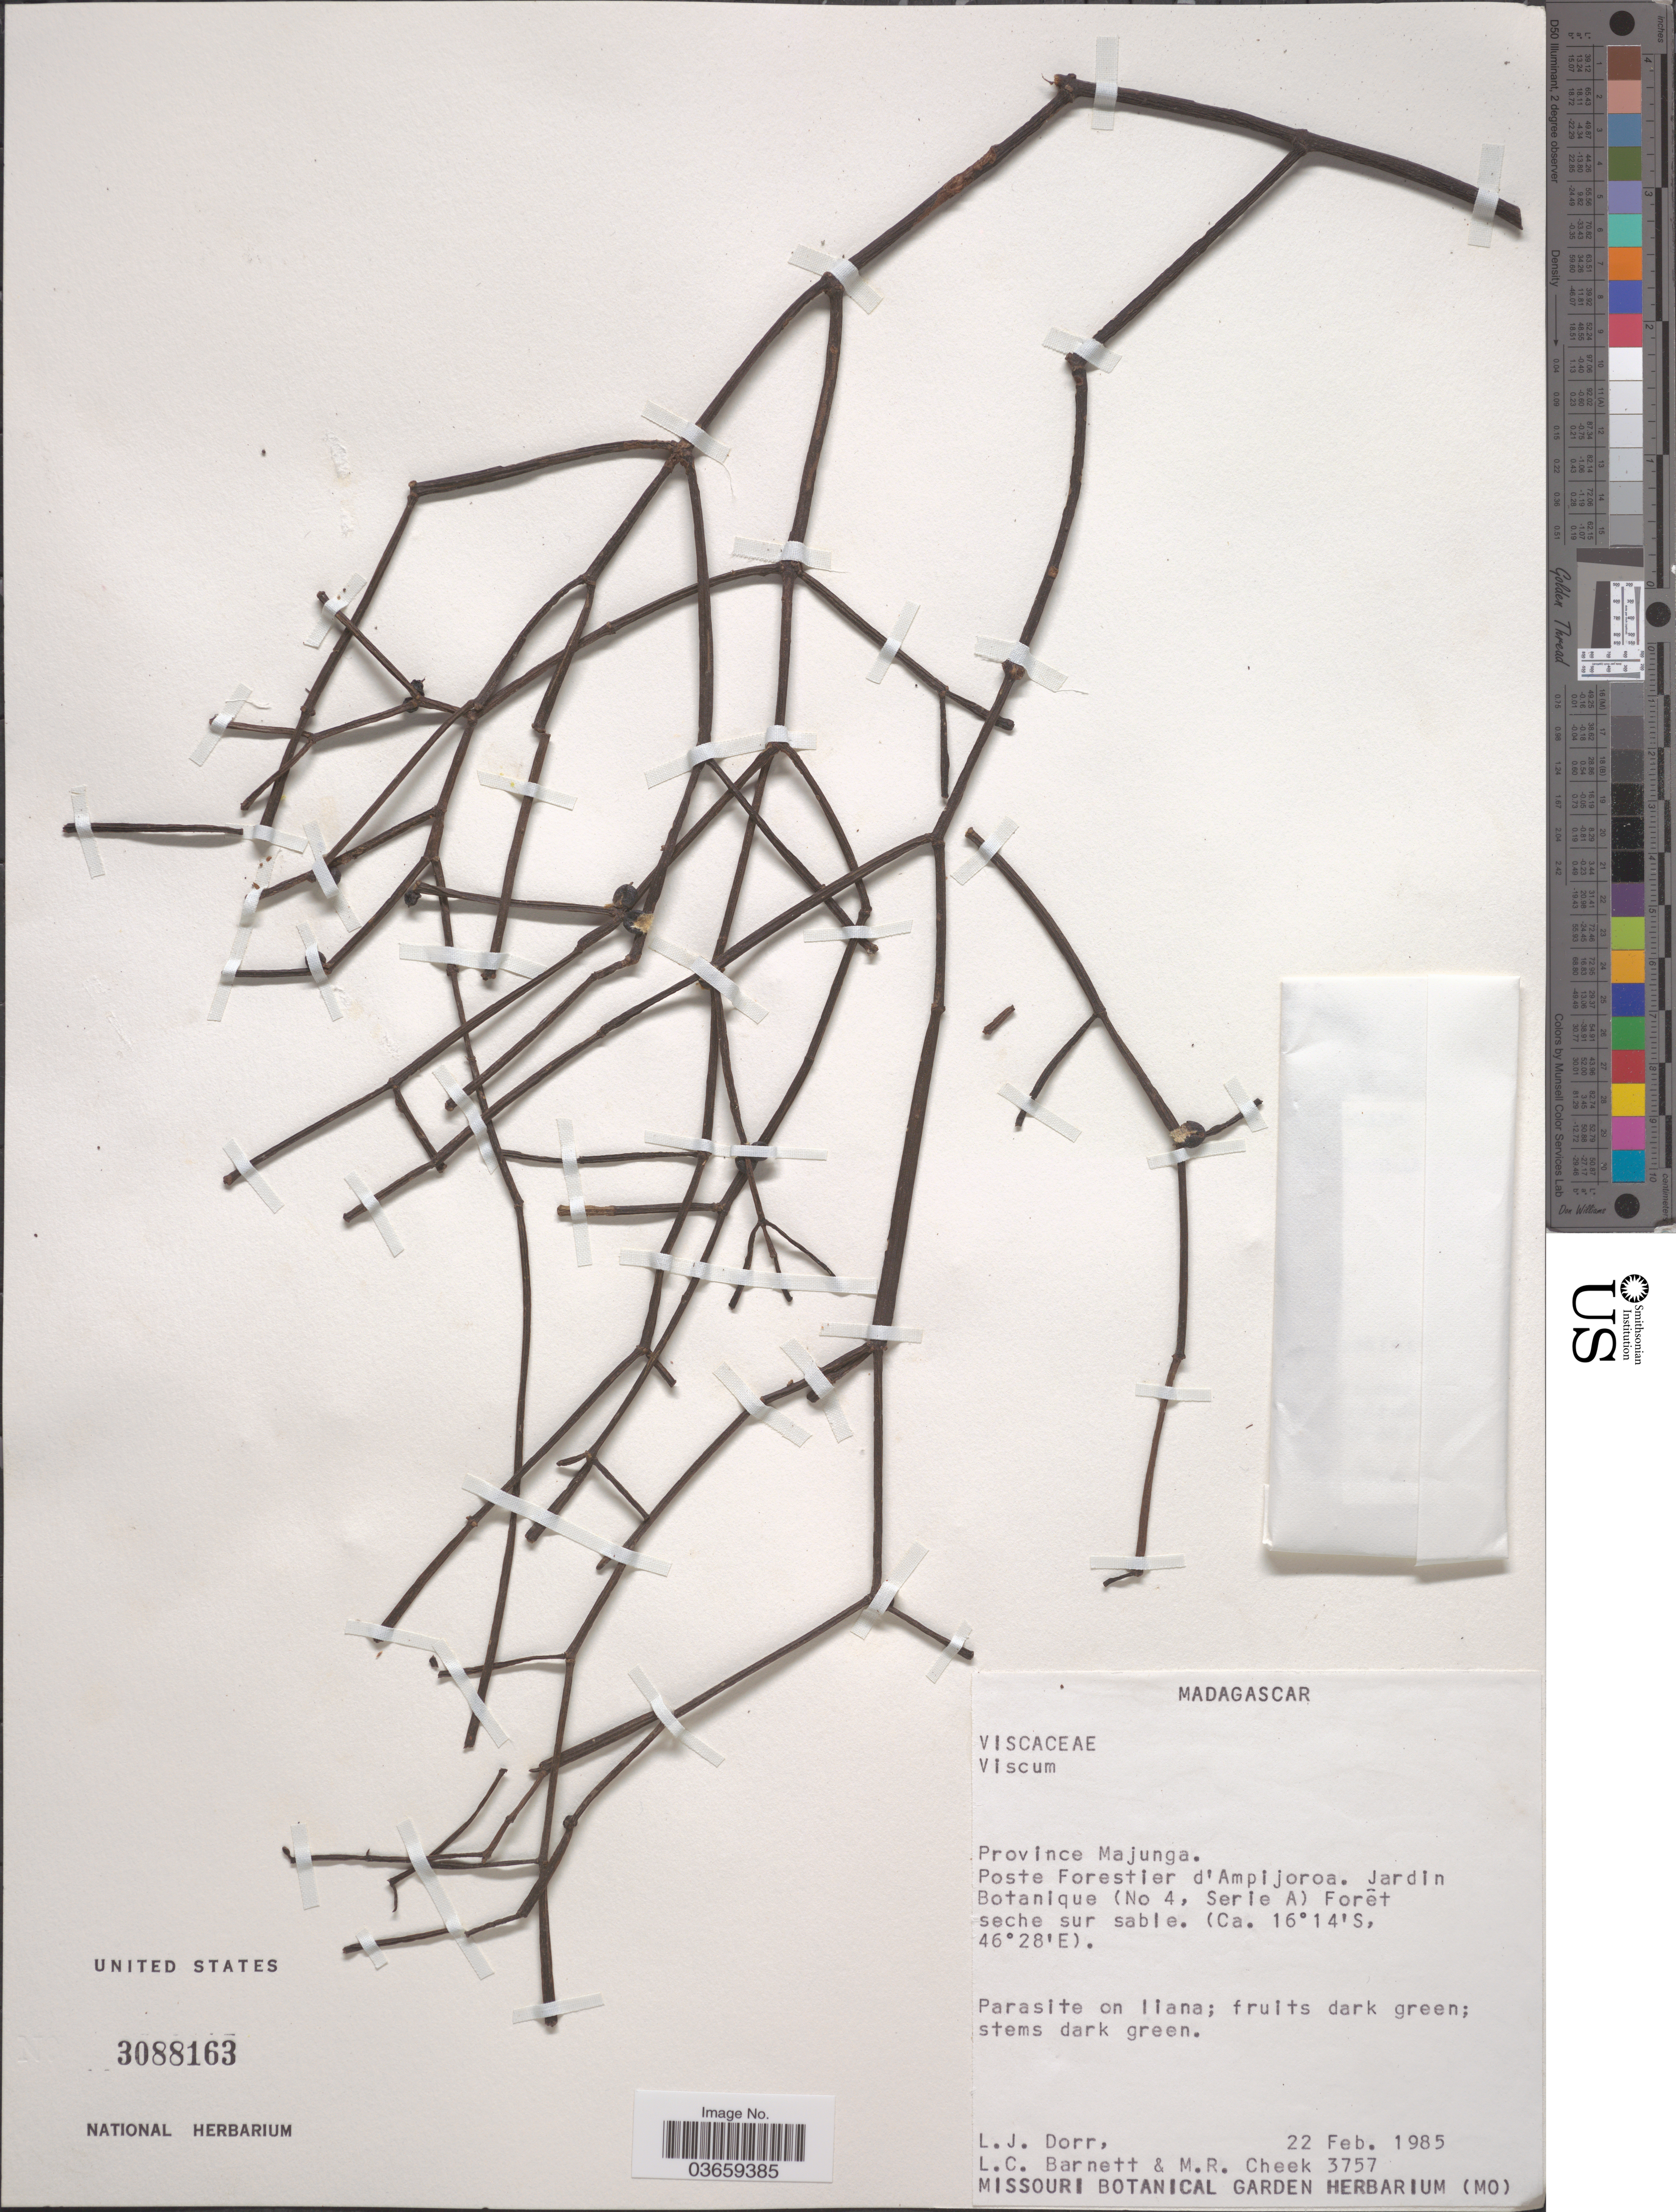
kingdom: Plantae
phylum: Tracheophyta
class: Magnoliopsida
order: Santalales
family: Viscaceae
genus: Viscum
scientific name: Viscum sp.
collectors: L. J. Dorr, L. C. Barnett & M. Cheek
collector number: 3757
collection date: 1985-02-22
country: Madagascar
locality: Province Majunga. Poste Forestier d'Ampijoroa. Jardin Botanique (No 4, Serie A).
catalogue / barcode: US 3088163